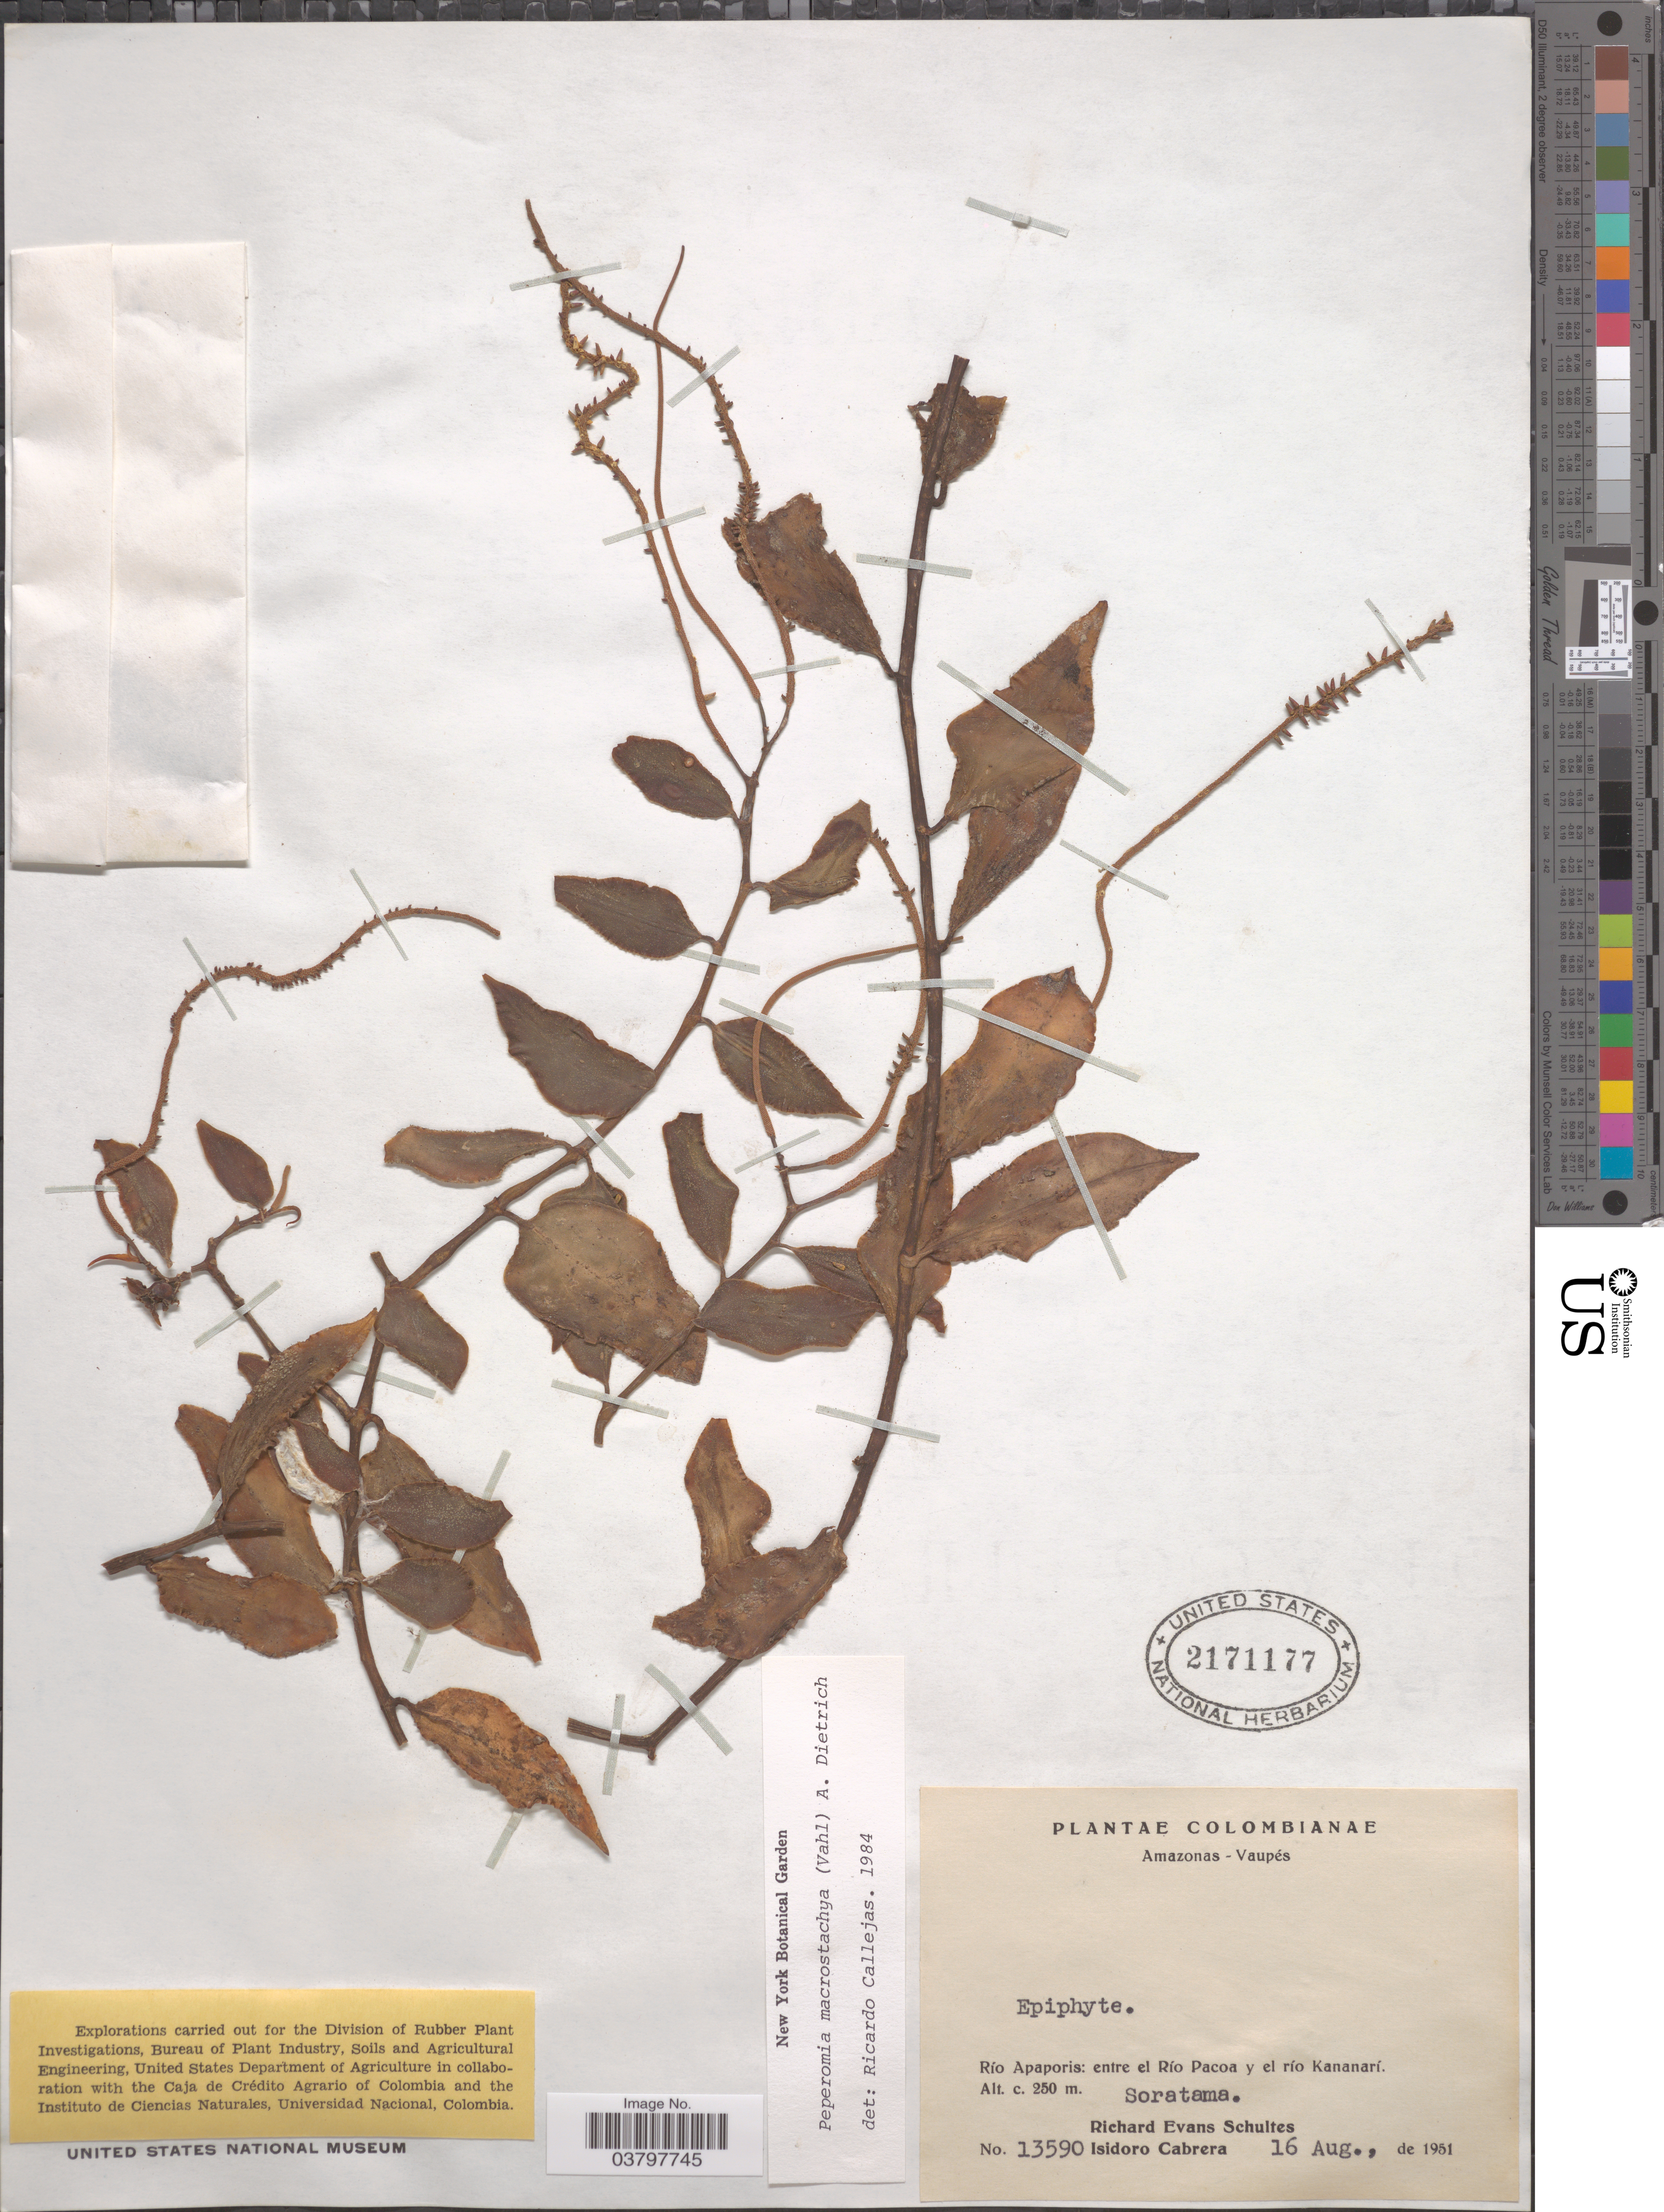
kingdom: Plantae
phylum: Tracheophyta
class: Magnoliopsida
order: Piperales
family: Piperaceae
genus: Peperomia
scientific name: Peperomia macrostachya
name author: (Vahl) A. Dietr.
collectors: R. E. Schultes & I. Cabrera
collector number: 13590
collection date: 1951-08-16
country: Colombia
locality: Amazonas-Vaupés. Río Apaporis: entre el Río Pacoa y el río Kananarí. Soratama.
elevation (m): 250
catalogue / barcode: US 2171177